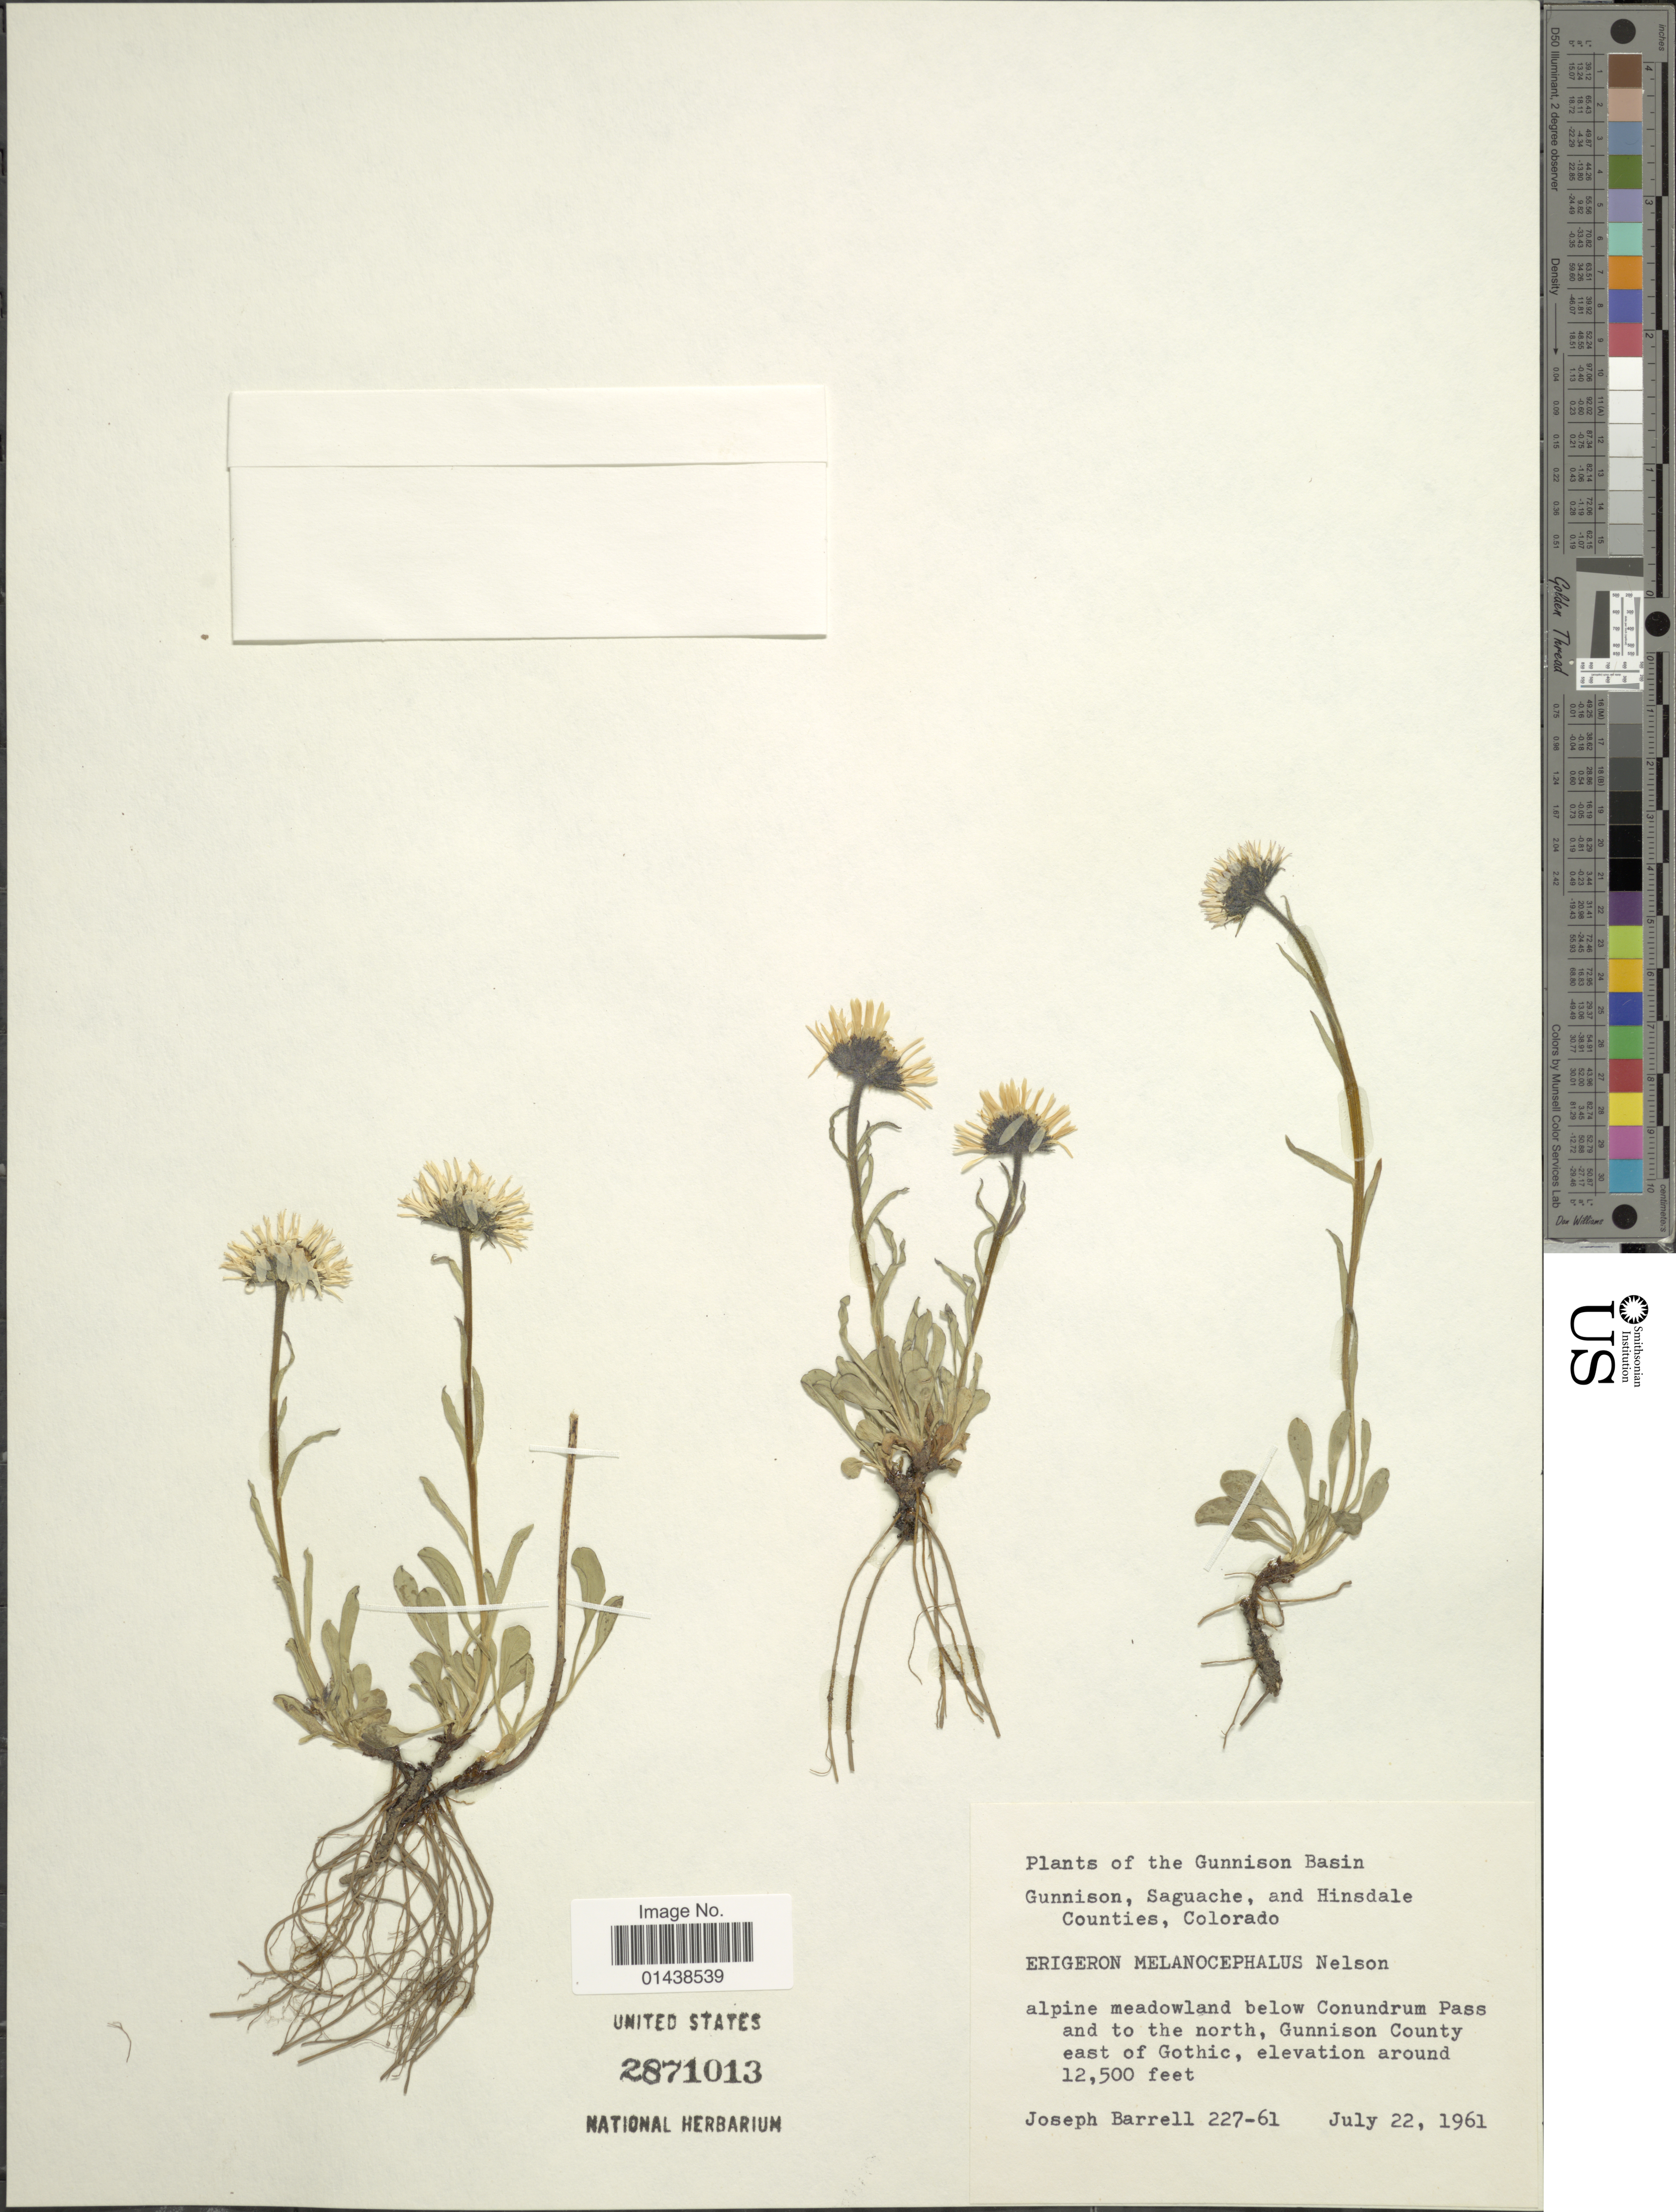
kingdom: Plantae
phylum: Tracheophyta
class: Magnoliopsida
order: Asterales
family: Asteraceae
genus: Erigeron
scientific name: Erigeron melanocephalus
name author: (A. Nelson) A. Nelson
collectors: J. Barrell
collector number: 227-61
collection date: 1961-07-22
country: United States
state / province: Colorado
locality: Gunnison Basin. below Conundrum Pass and to the north, Gunnison County east of Gothic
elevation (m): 3810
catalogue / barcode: US 2871013